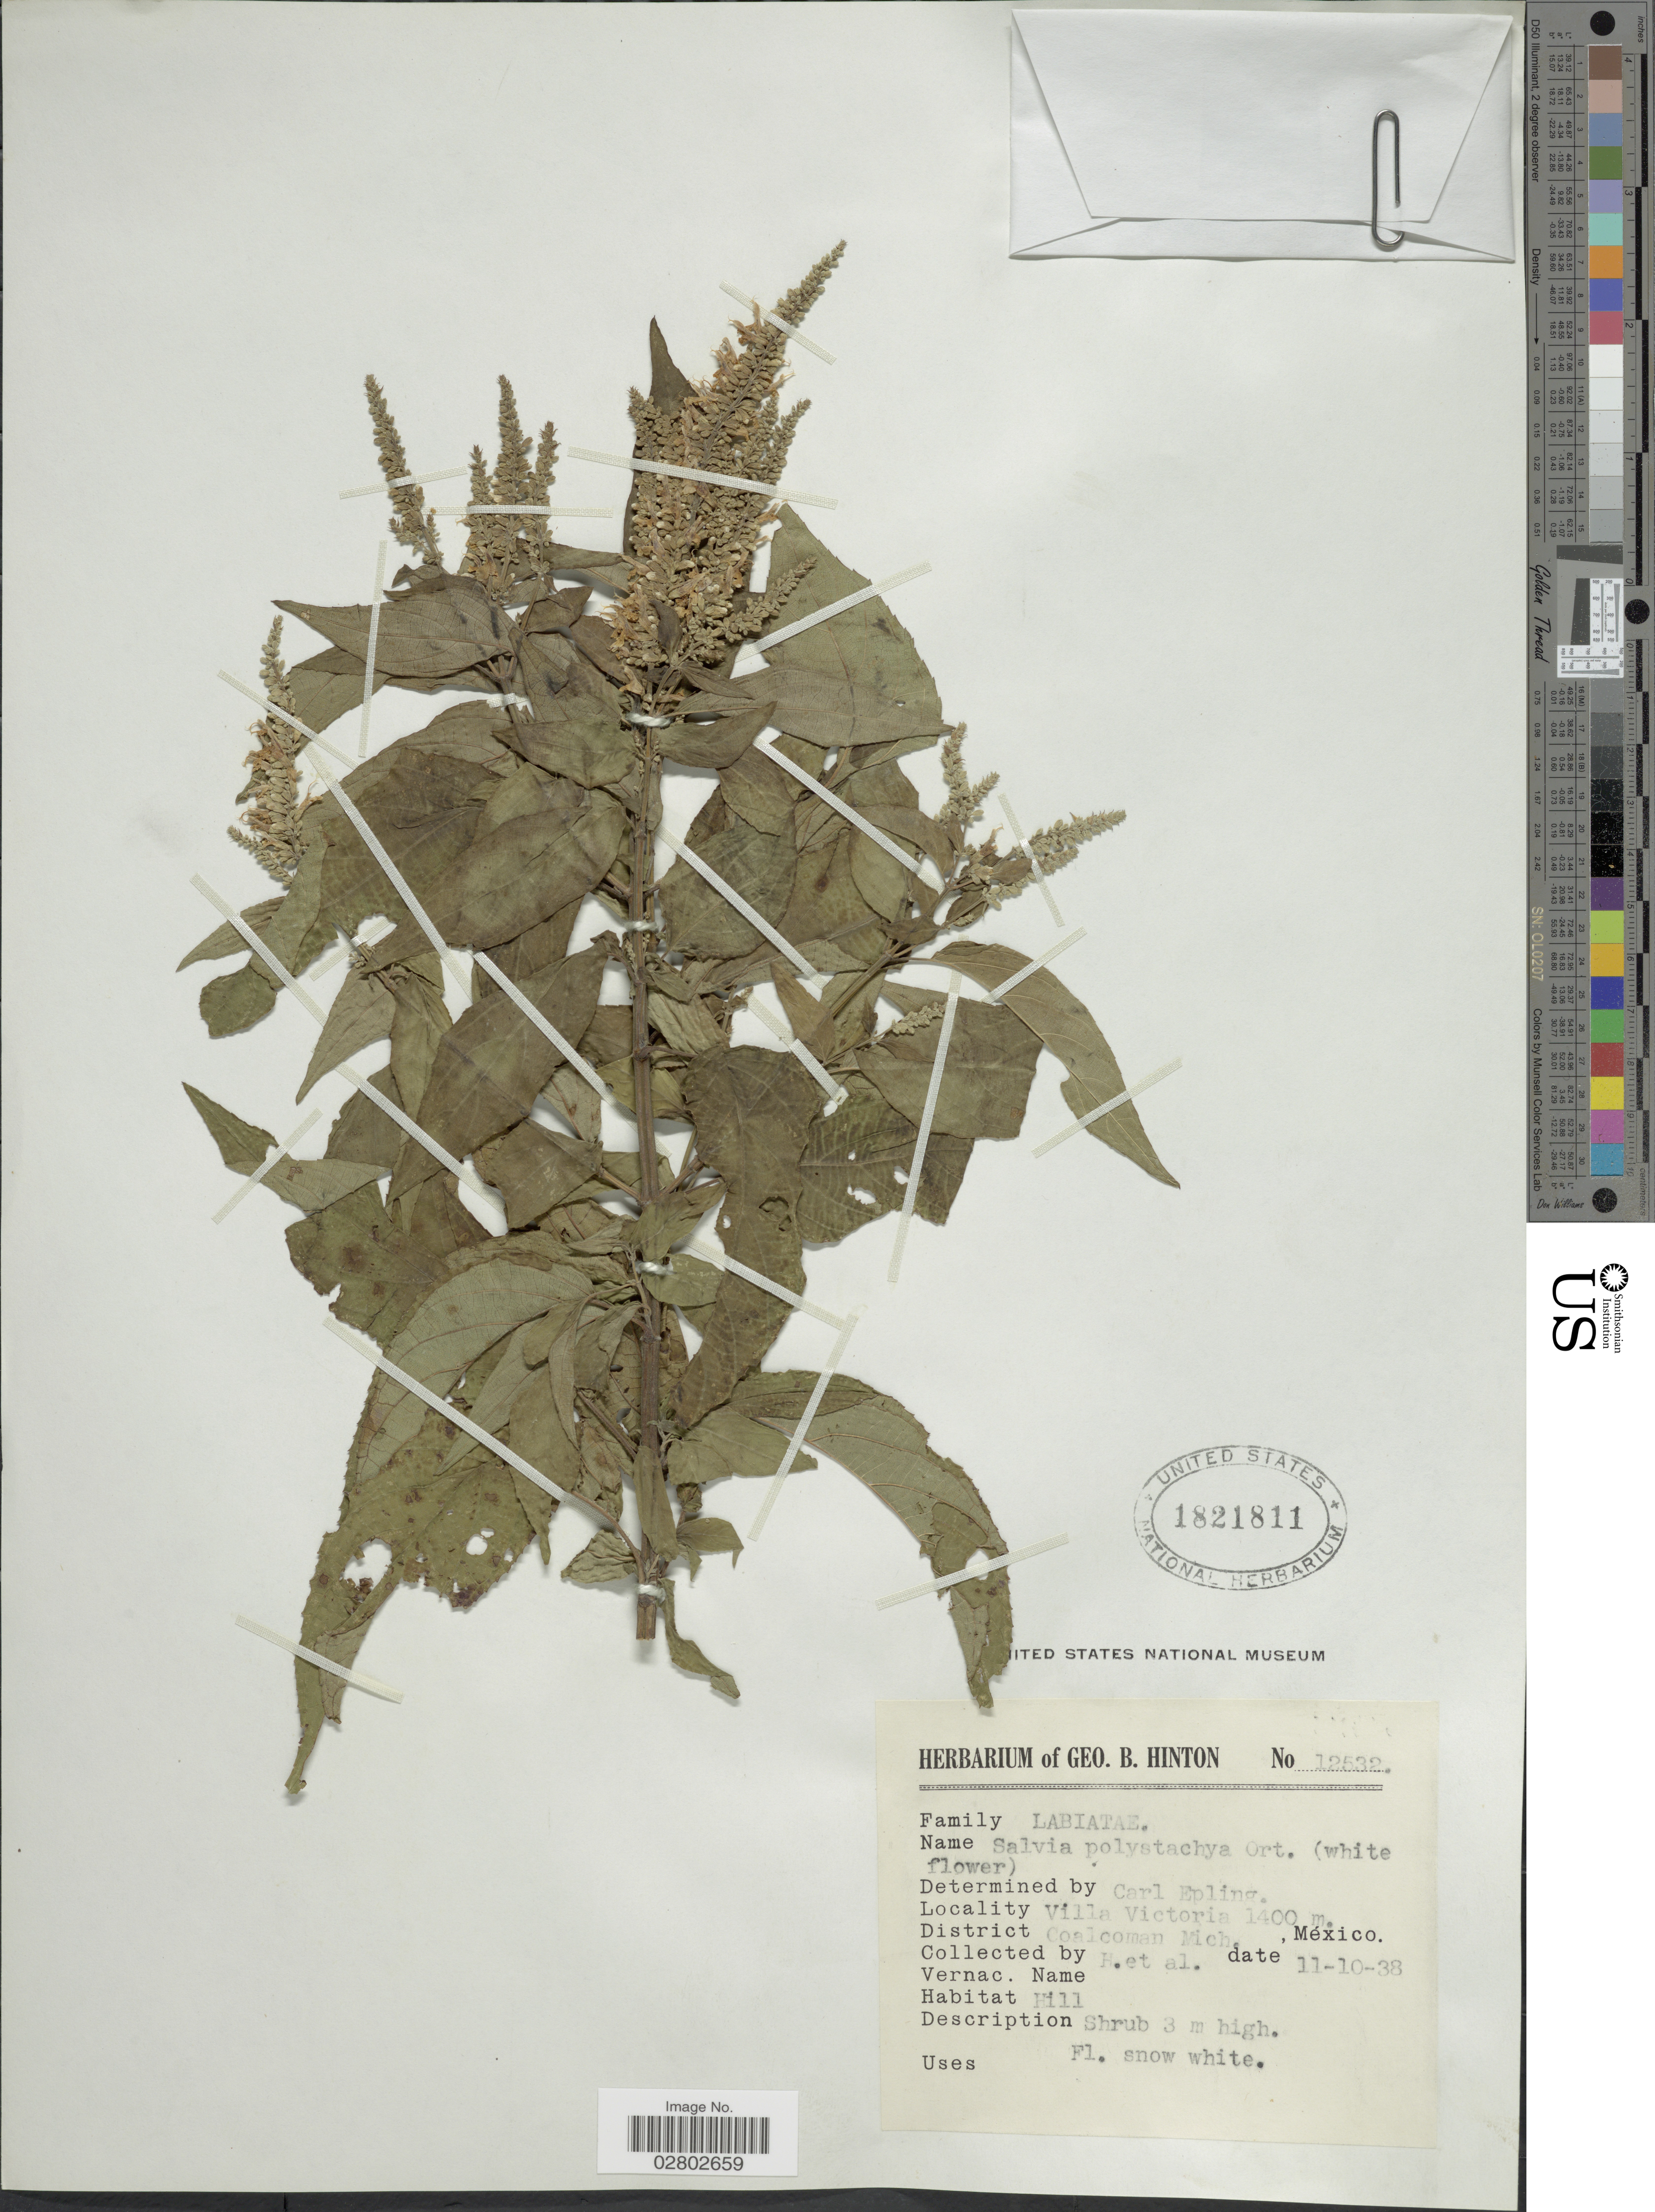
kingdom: Plantae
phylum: Tracheophyta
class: Magnoliopsida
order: Lamiales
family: Lamiaceae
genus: Salvia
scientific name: Salvia polystachya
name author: Cav.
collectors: G. B. Hinton & et al.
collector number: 12532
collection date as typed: Transcribed d/m/y: 10/11/38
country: Mexico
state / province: Michoacán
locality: Villa Victoria, District Coalcoman.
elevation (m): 1400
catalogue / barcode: US 1821811